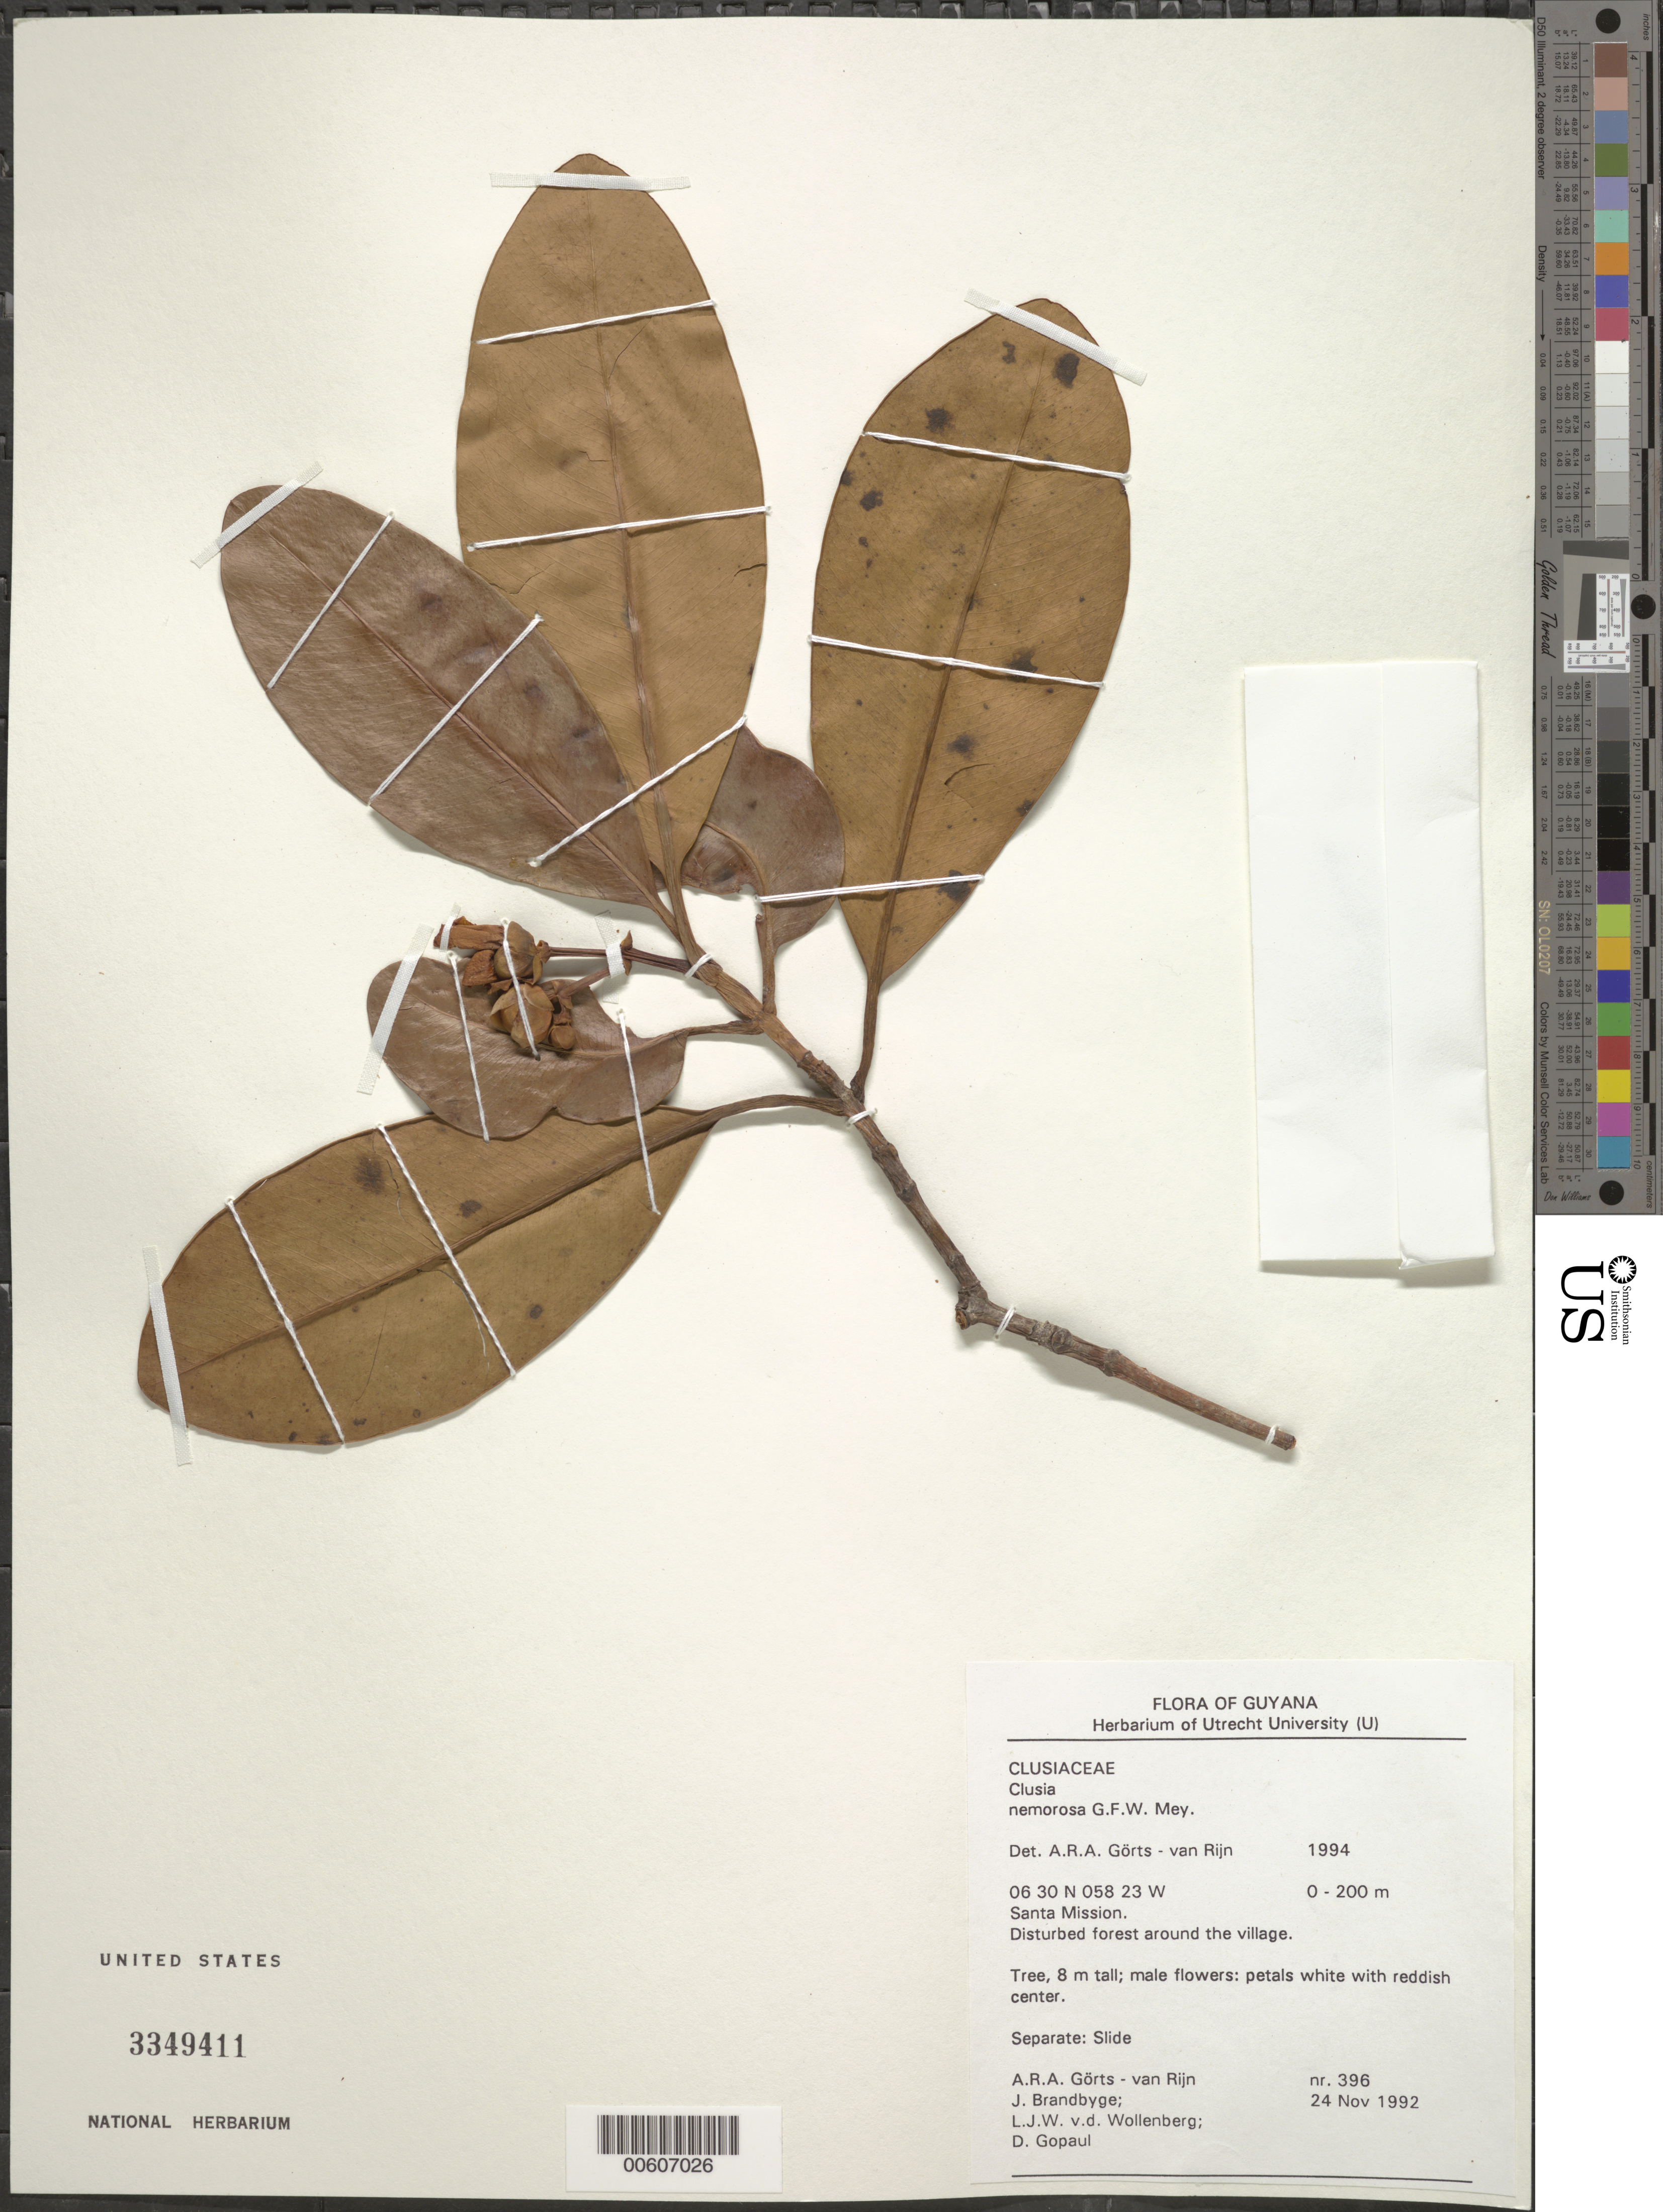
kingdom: Plantae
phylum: Tracheophyta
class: Magnoliopsida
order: Malpighiales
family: Clusiaceae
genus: Clusia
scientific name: Clusia nemorosa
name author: G. Mey.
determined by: Görts-van Rijn, A. R. A.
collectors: A. .R. A. Görts-van Rijn, J. Brandbyge, L. van der Wollenberg & D. Gopaul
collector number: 396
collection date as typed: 24-Nov-92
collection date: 1992-11-24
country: Guyana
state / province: Demerara-Mahaica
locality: Santa Mission, near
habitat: Disturbed forest around the village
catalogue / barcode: US 3349411